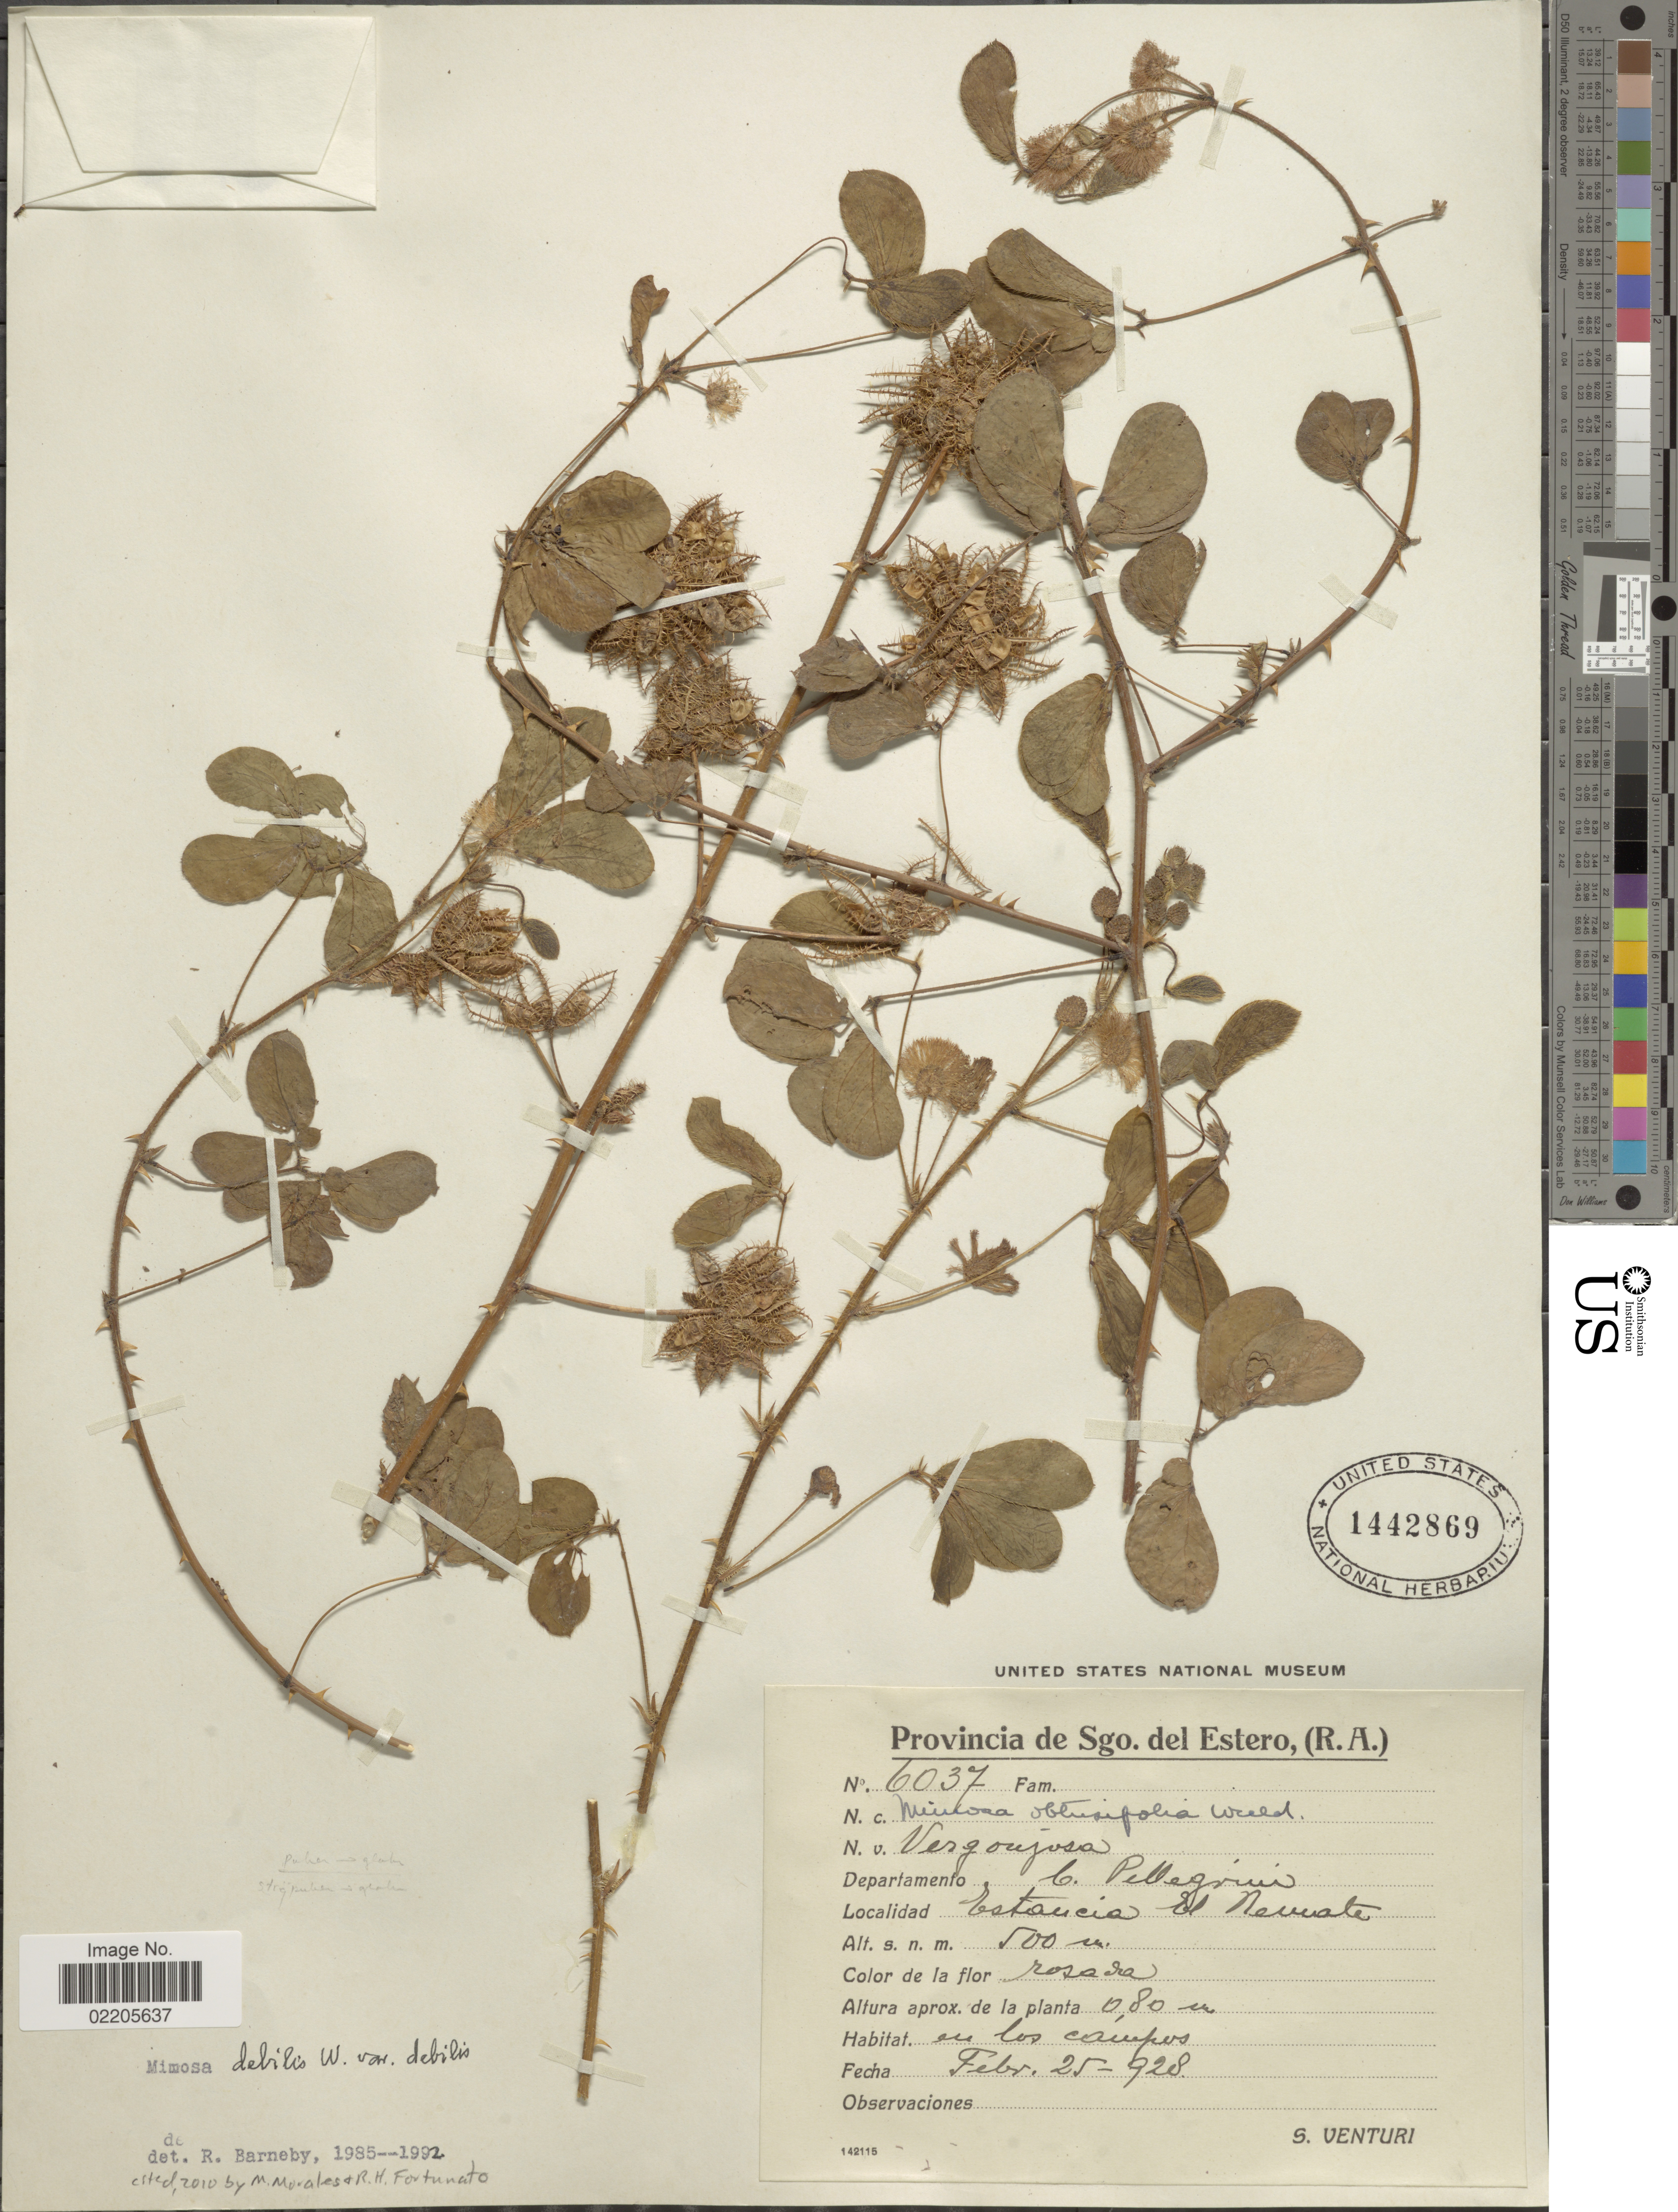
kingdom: Plantae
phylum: Tracheophyta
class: Magnoliopsida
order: Fabales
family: Fabaceae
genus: Mimosa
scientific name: Mimosa debilis var. debilis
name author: Humb. & Bonpl. ex Willd.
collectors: S. Venturi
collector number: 6037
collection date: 1928-02-25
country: Argentina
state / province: Santiago del Estero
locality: Provincia de Sgo. del Estero (R. A.). Departamento C. Pellegsuir. Botancia El Neirate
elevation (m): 500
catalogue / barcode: US 1442869